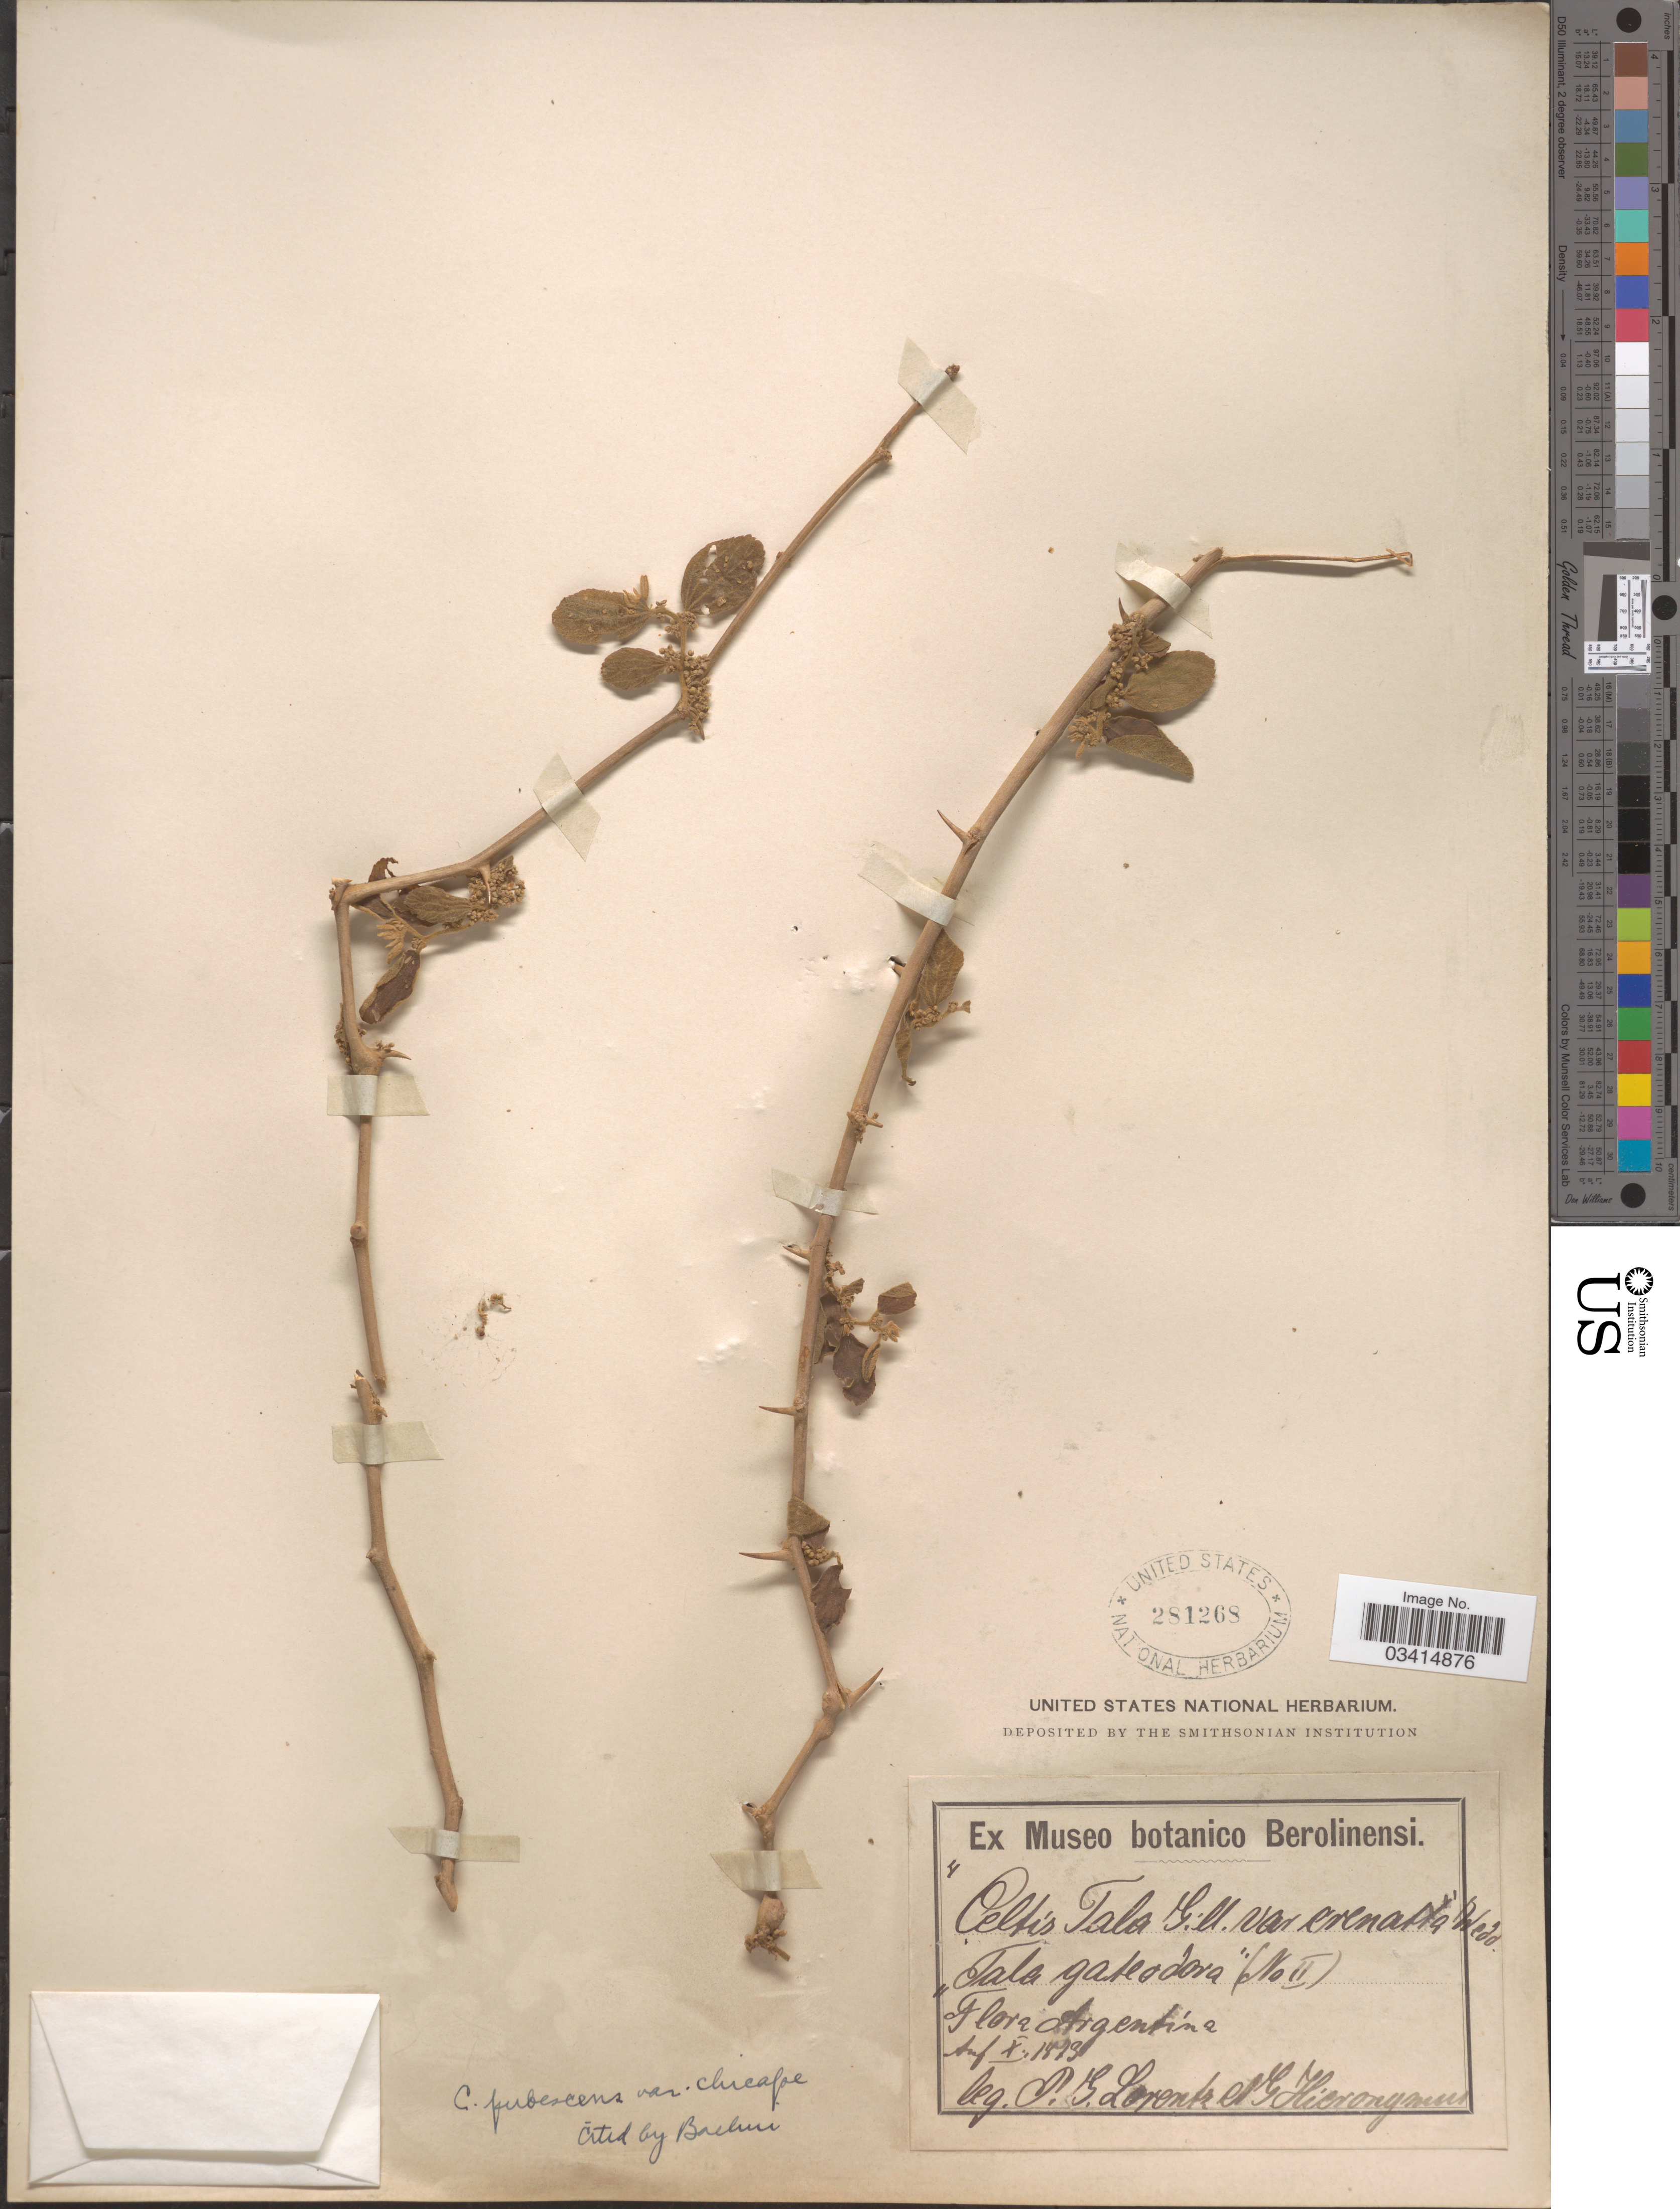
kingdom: Plantae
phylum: Tracheophyta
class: Magnoliopsida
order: Rosales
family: Cannabaceae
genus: Celtis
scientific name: Celtis chichape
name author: (Wedd.) Miq.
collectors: P. G. Lorentz & G. H. Hieronymus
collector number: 4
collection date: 1873-10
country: Argentina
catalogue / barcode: US 281268